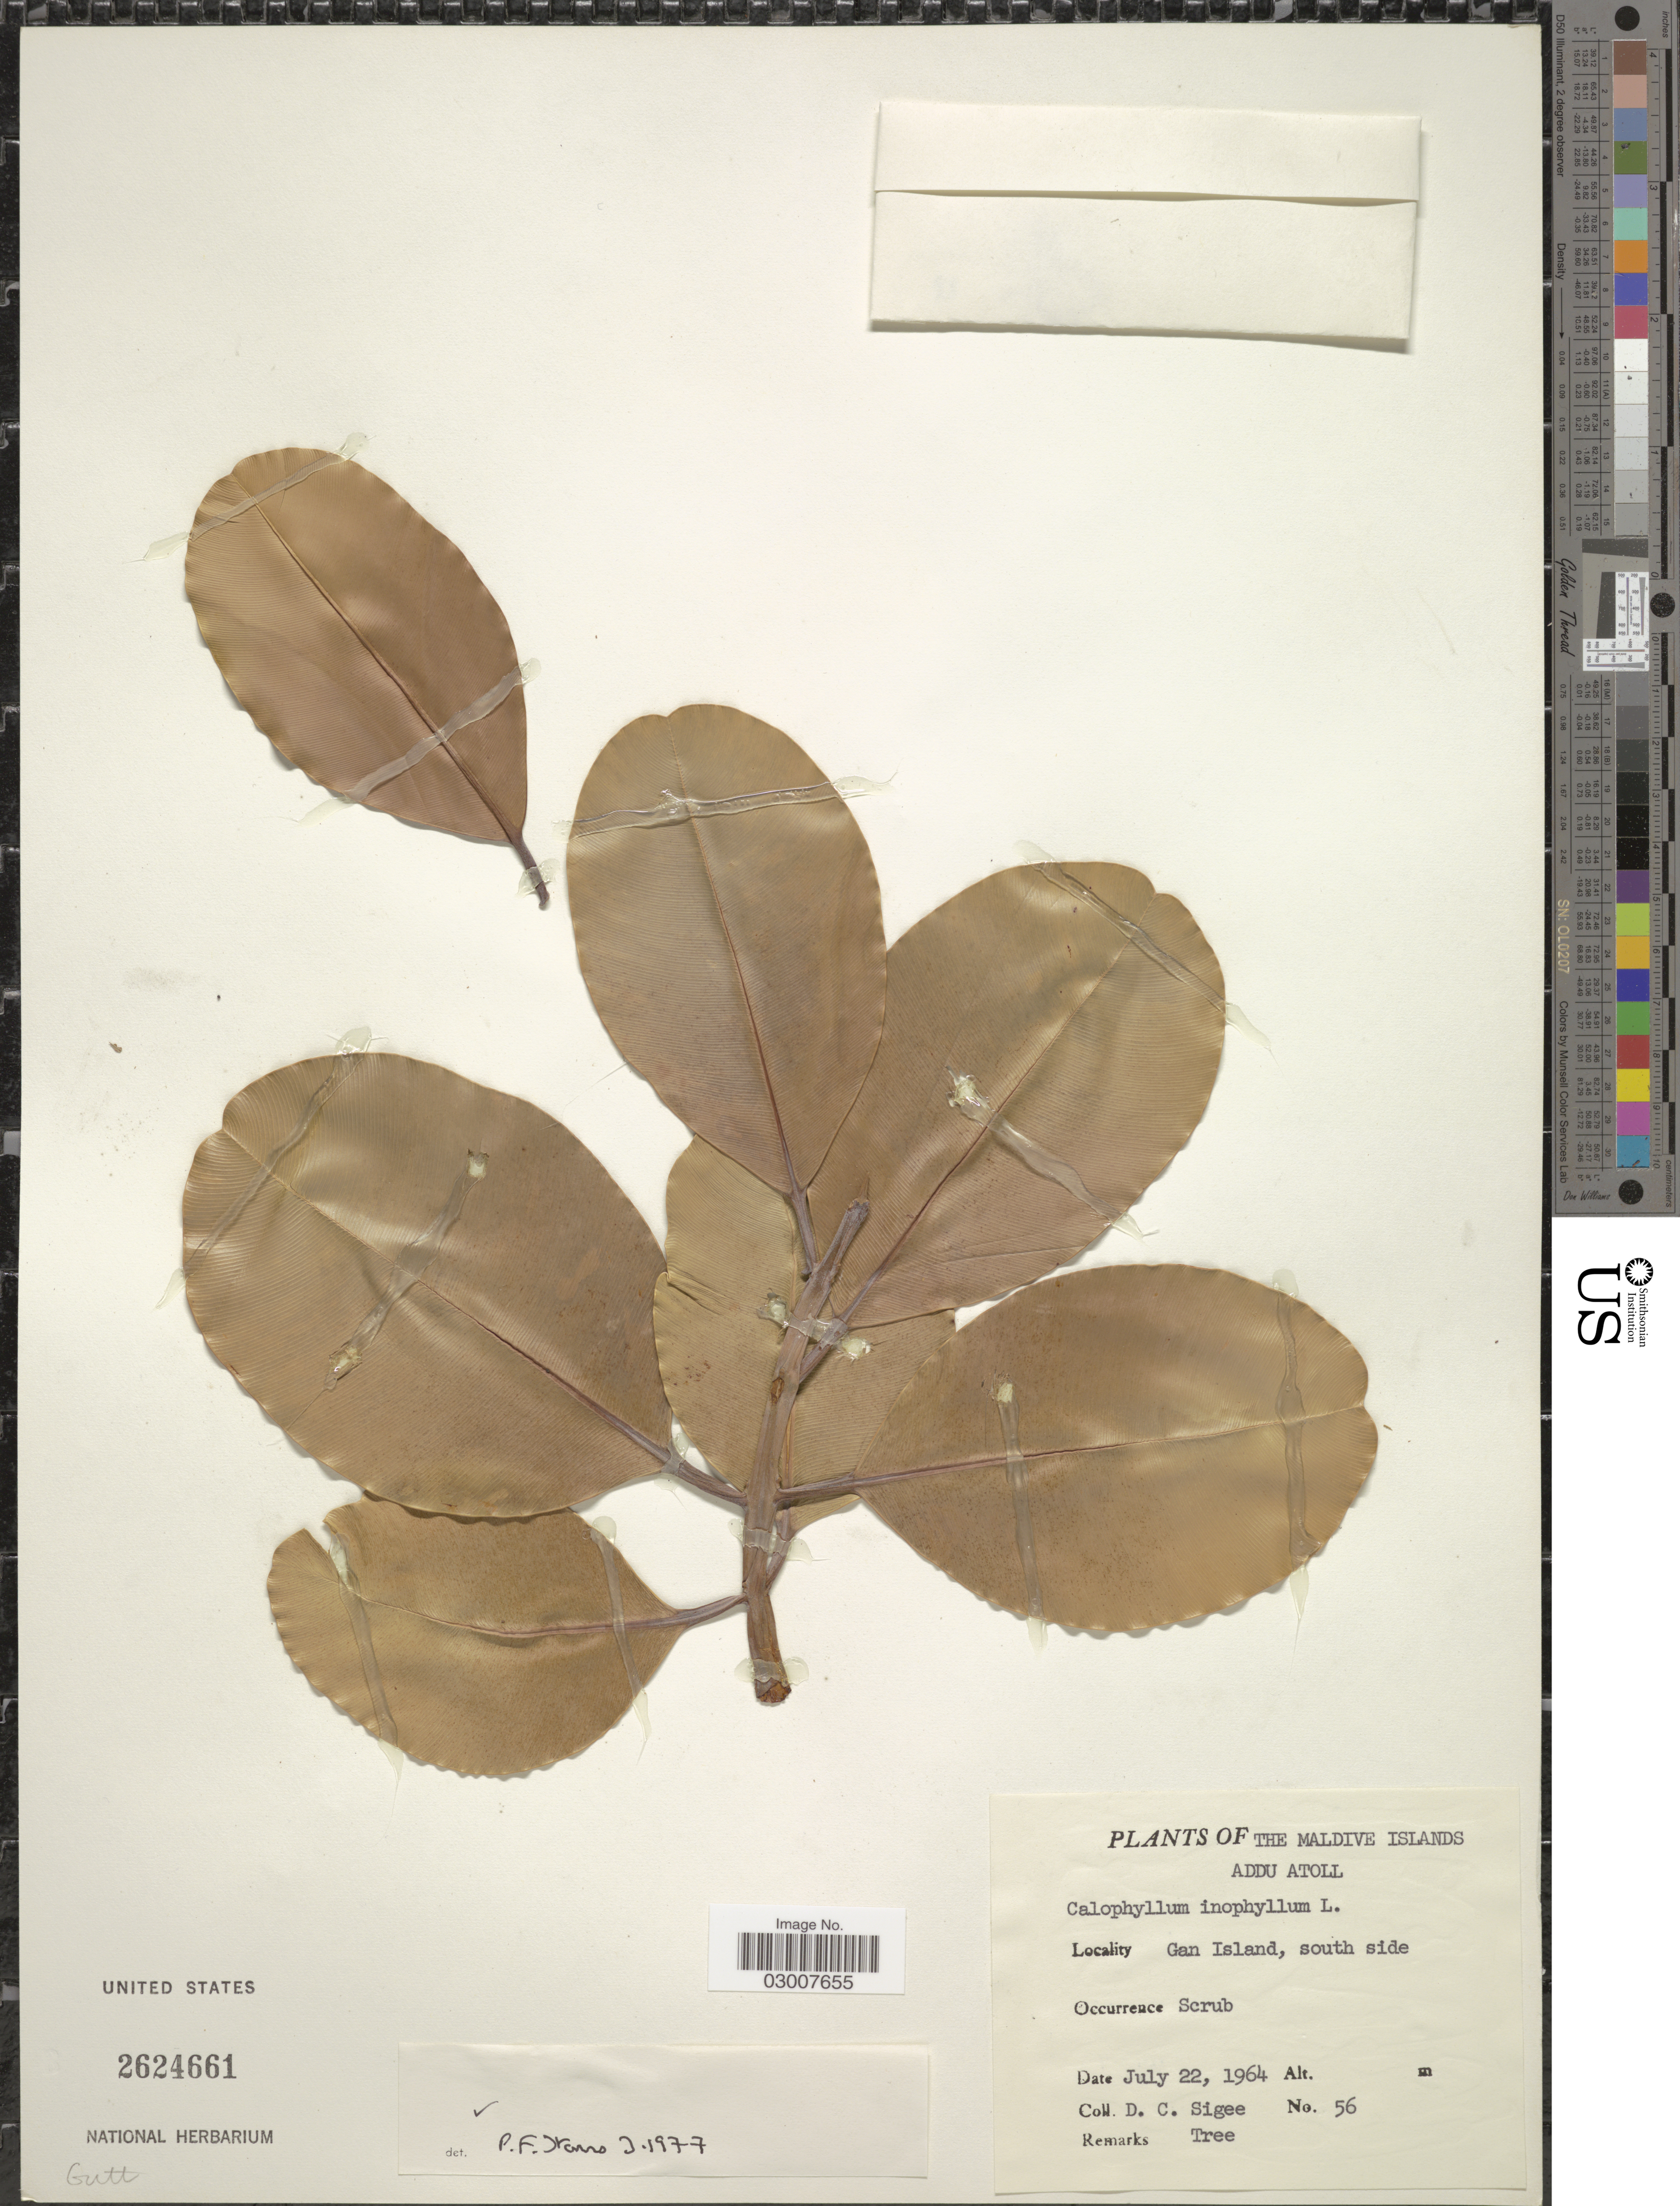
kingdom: Plantae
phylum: Tracheophyta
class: Magnoliopsida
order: Malpighiales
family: Calophyllaceae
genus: Calophyllum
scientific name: Calophyllum inophyllum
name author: L.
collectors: D. C. Sigee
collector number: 56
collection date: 1964-07-22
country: Maldive Islands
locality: Addu Atoll. Gan Island, south side.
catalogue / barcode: US 2624661